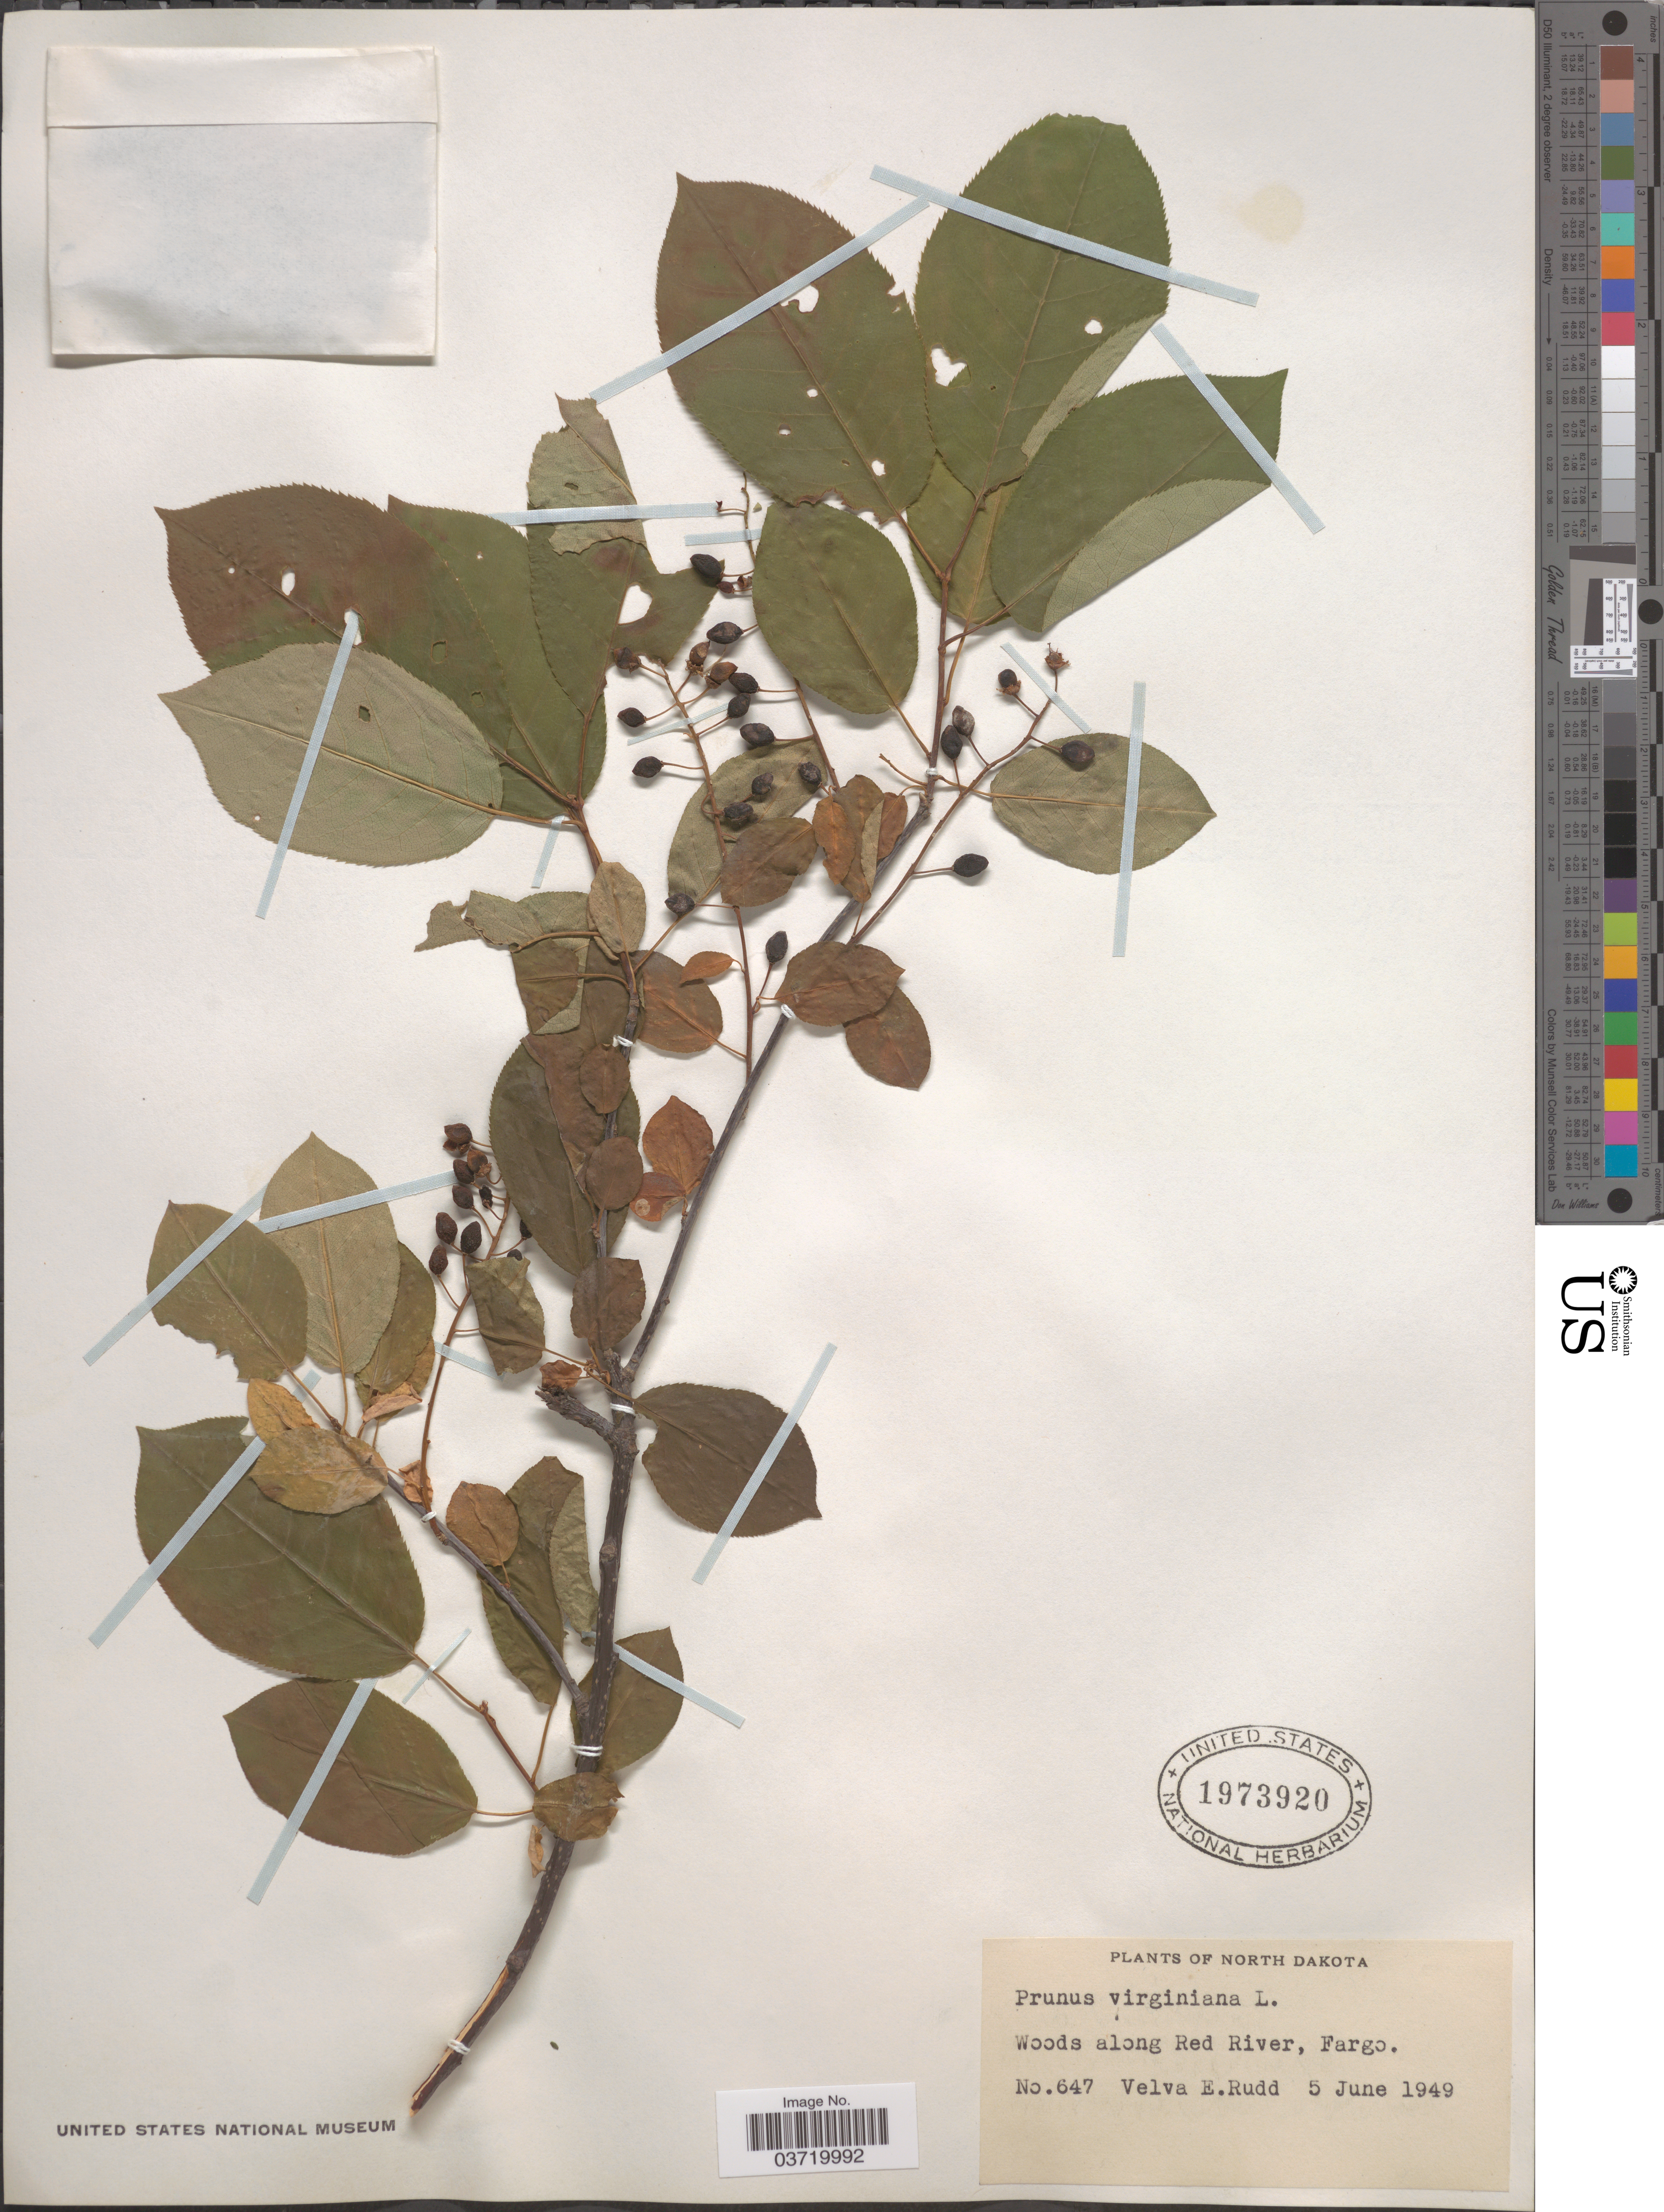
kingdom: Plantae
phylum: Tracheophyta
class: Magnoliopsida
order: Rosales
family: Rosaceae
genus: Prunus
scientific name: Prunus virginiana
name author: L.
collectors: V. E. Rudd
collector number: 647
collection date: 1949-06-05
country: United States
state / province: North Dakota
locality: Along Red River, Fargo.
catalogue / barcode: US 1973920